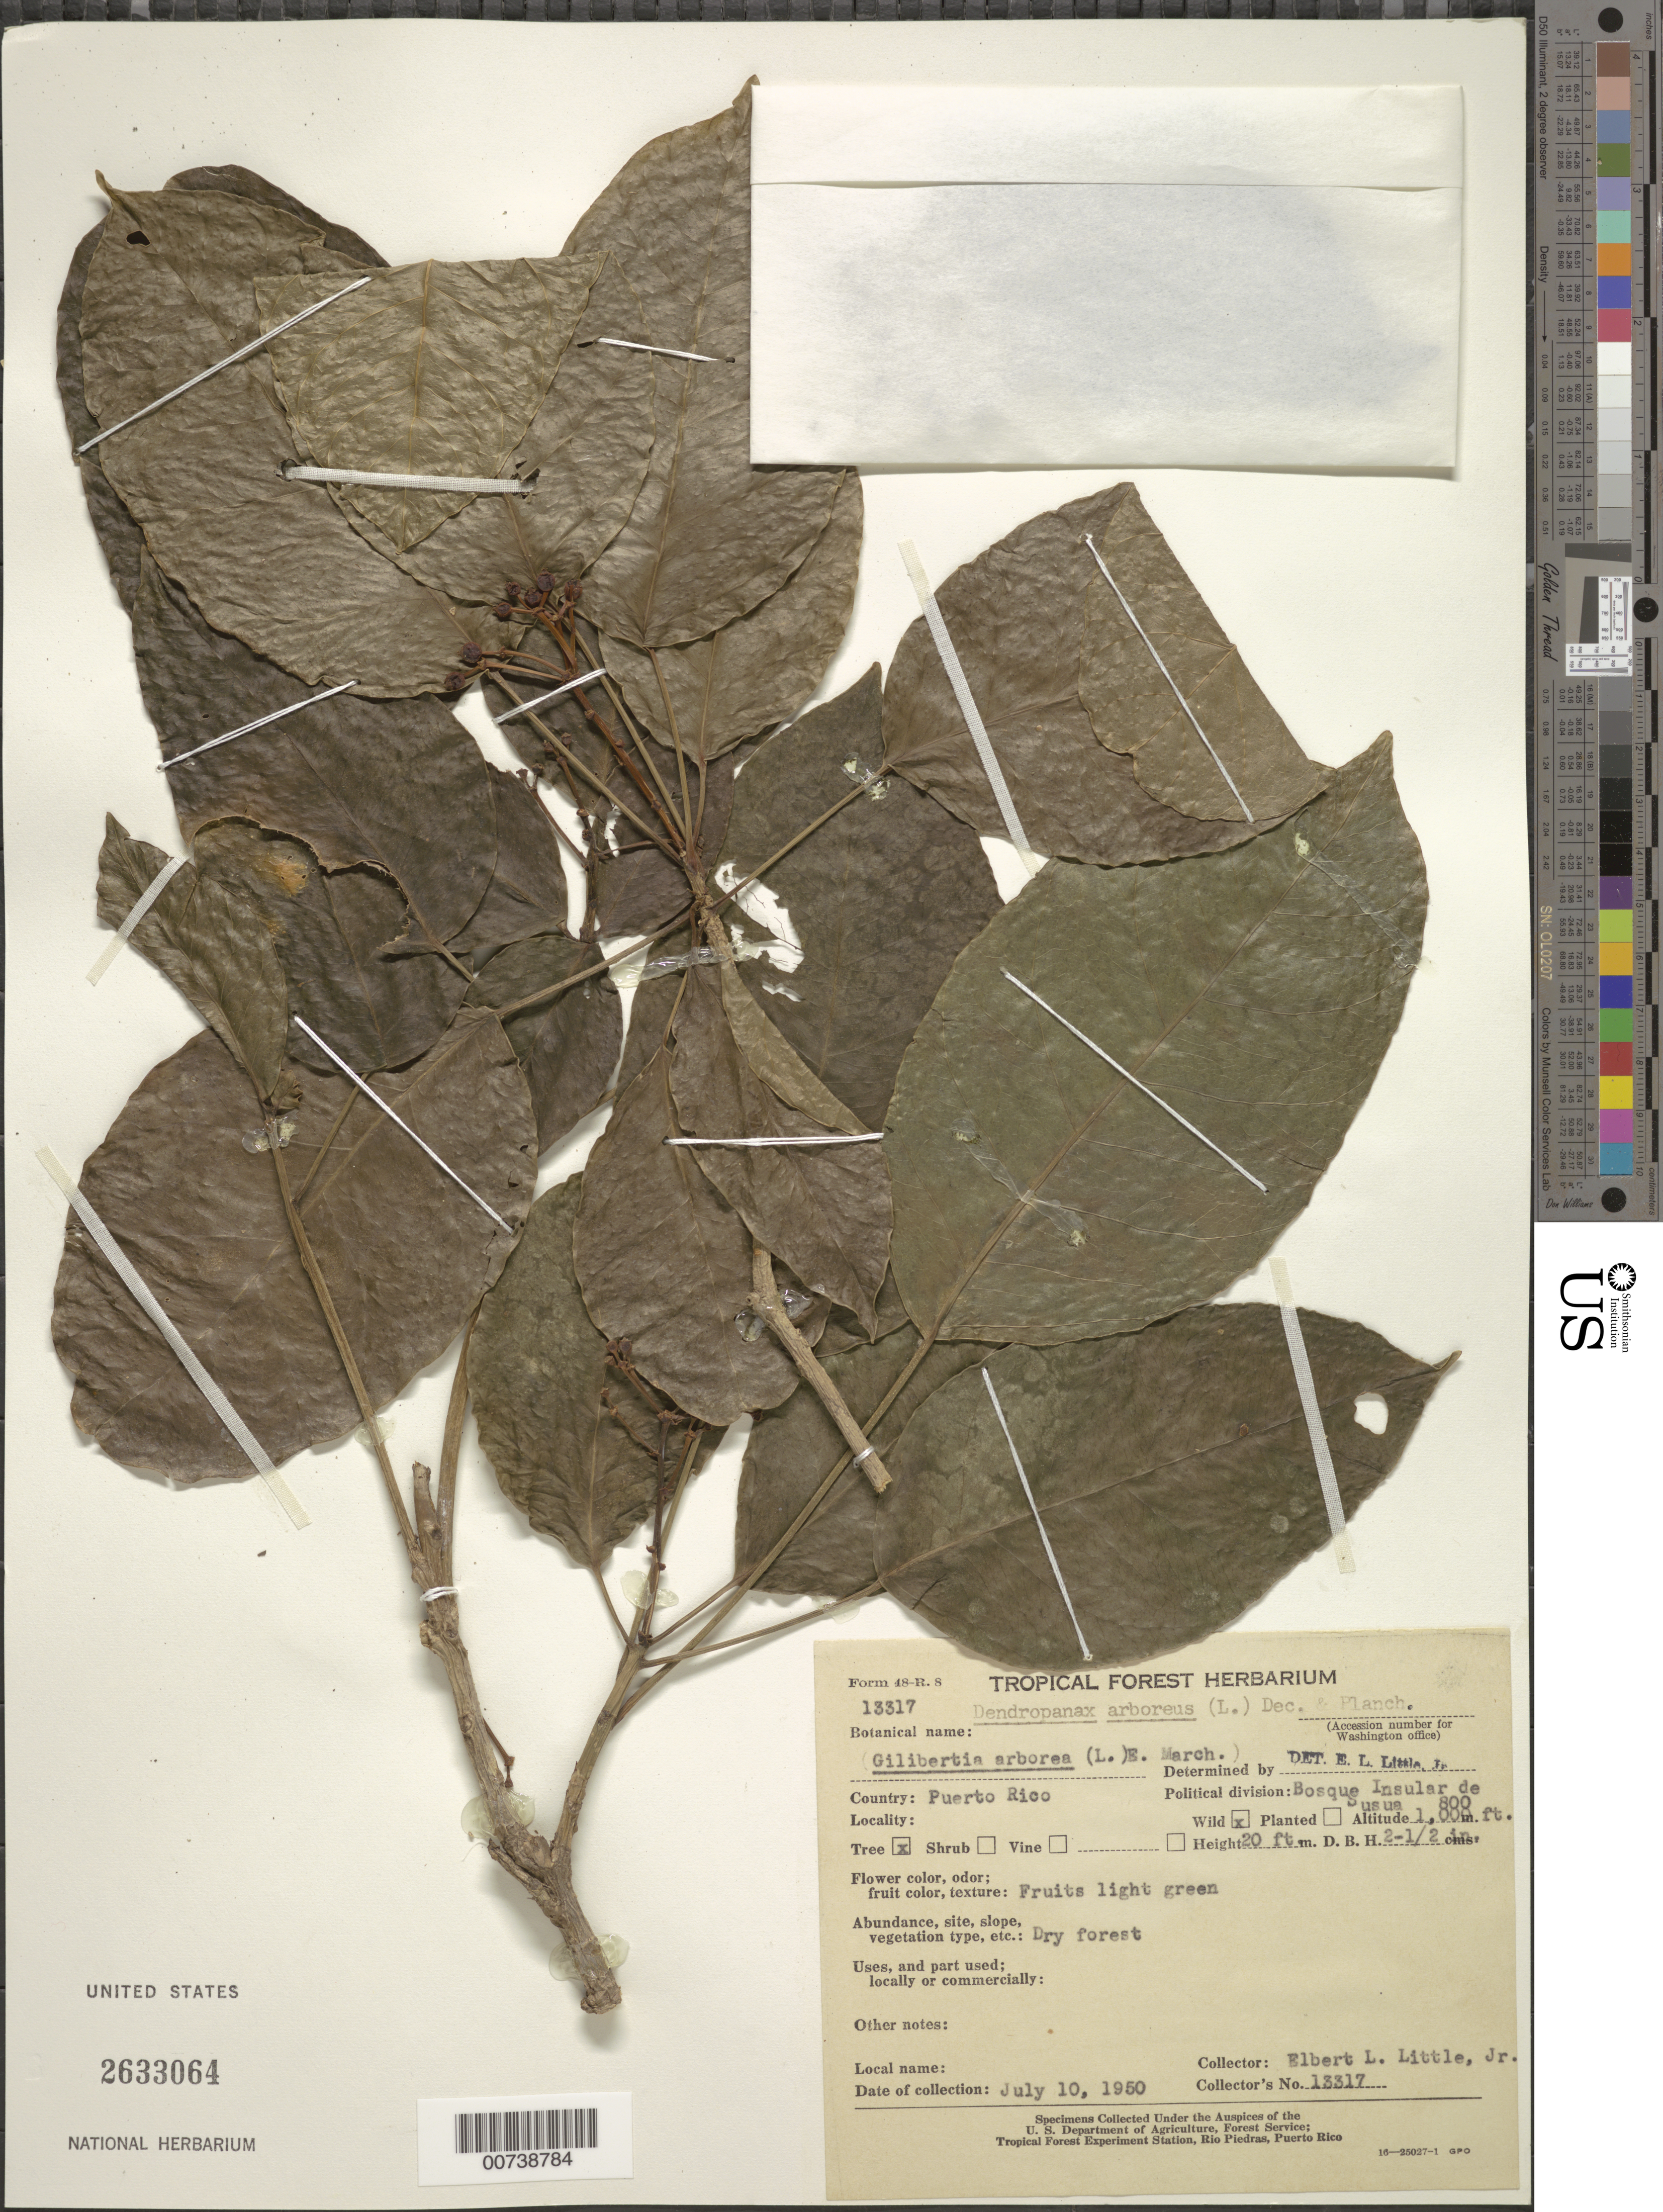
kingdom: Plantae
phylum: Tracheophyta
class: Magnoliopsida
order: Apiales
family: Araliaceae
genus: Dendropanax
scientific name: Dendropanax arboreus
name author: (L.) Decne. & Planch.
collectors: E. L. Little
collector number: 13317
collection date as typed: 10 Jul 1950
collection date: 1950-07-10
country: Puerto Rico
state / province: Sabana Grande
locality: Bosque Insular de Susúa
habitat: Dry forest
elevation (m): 244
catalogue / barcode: US 2633064